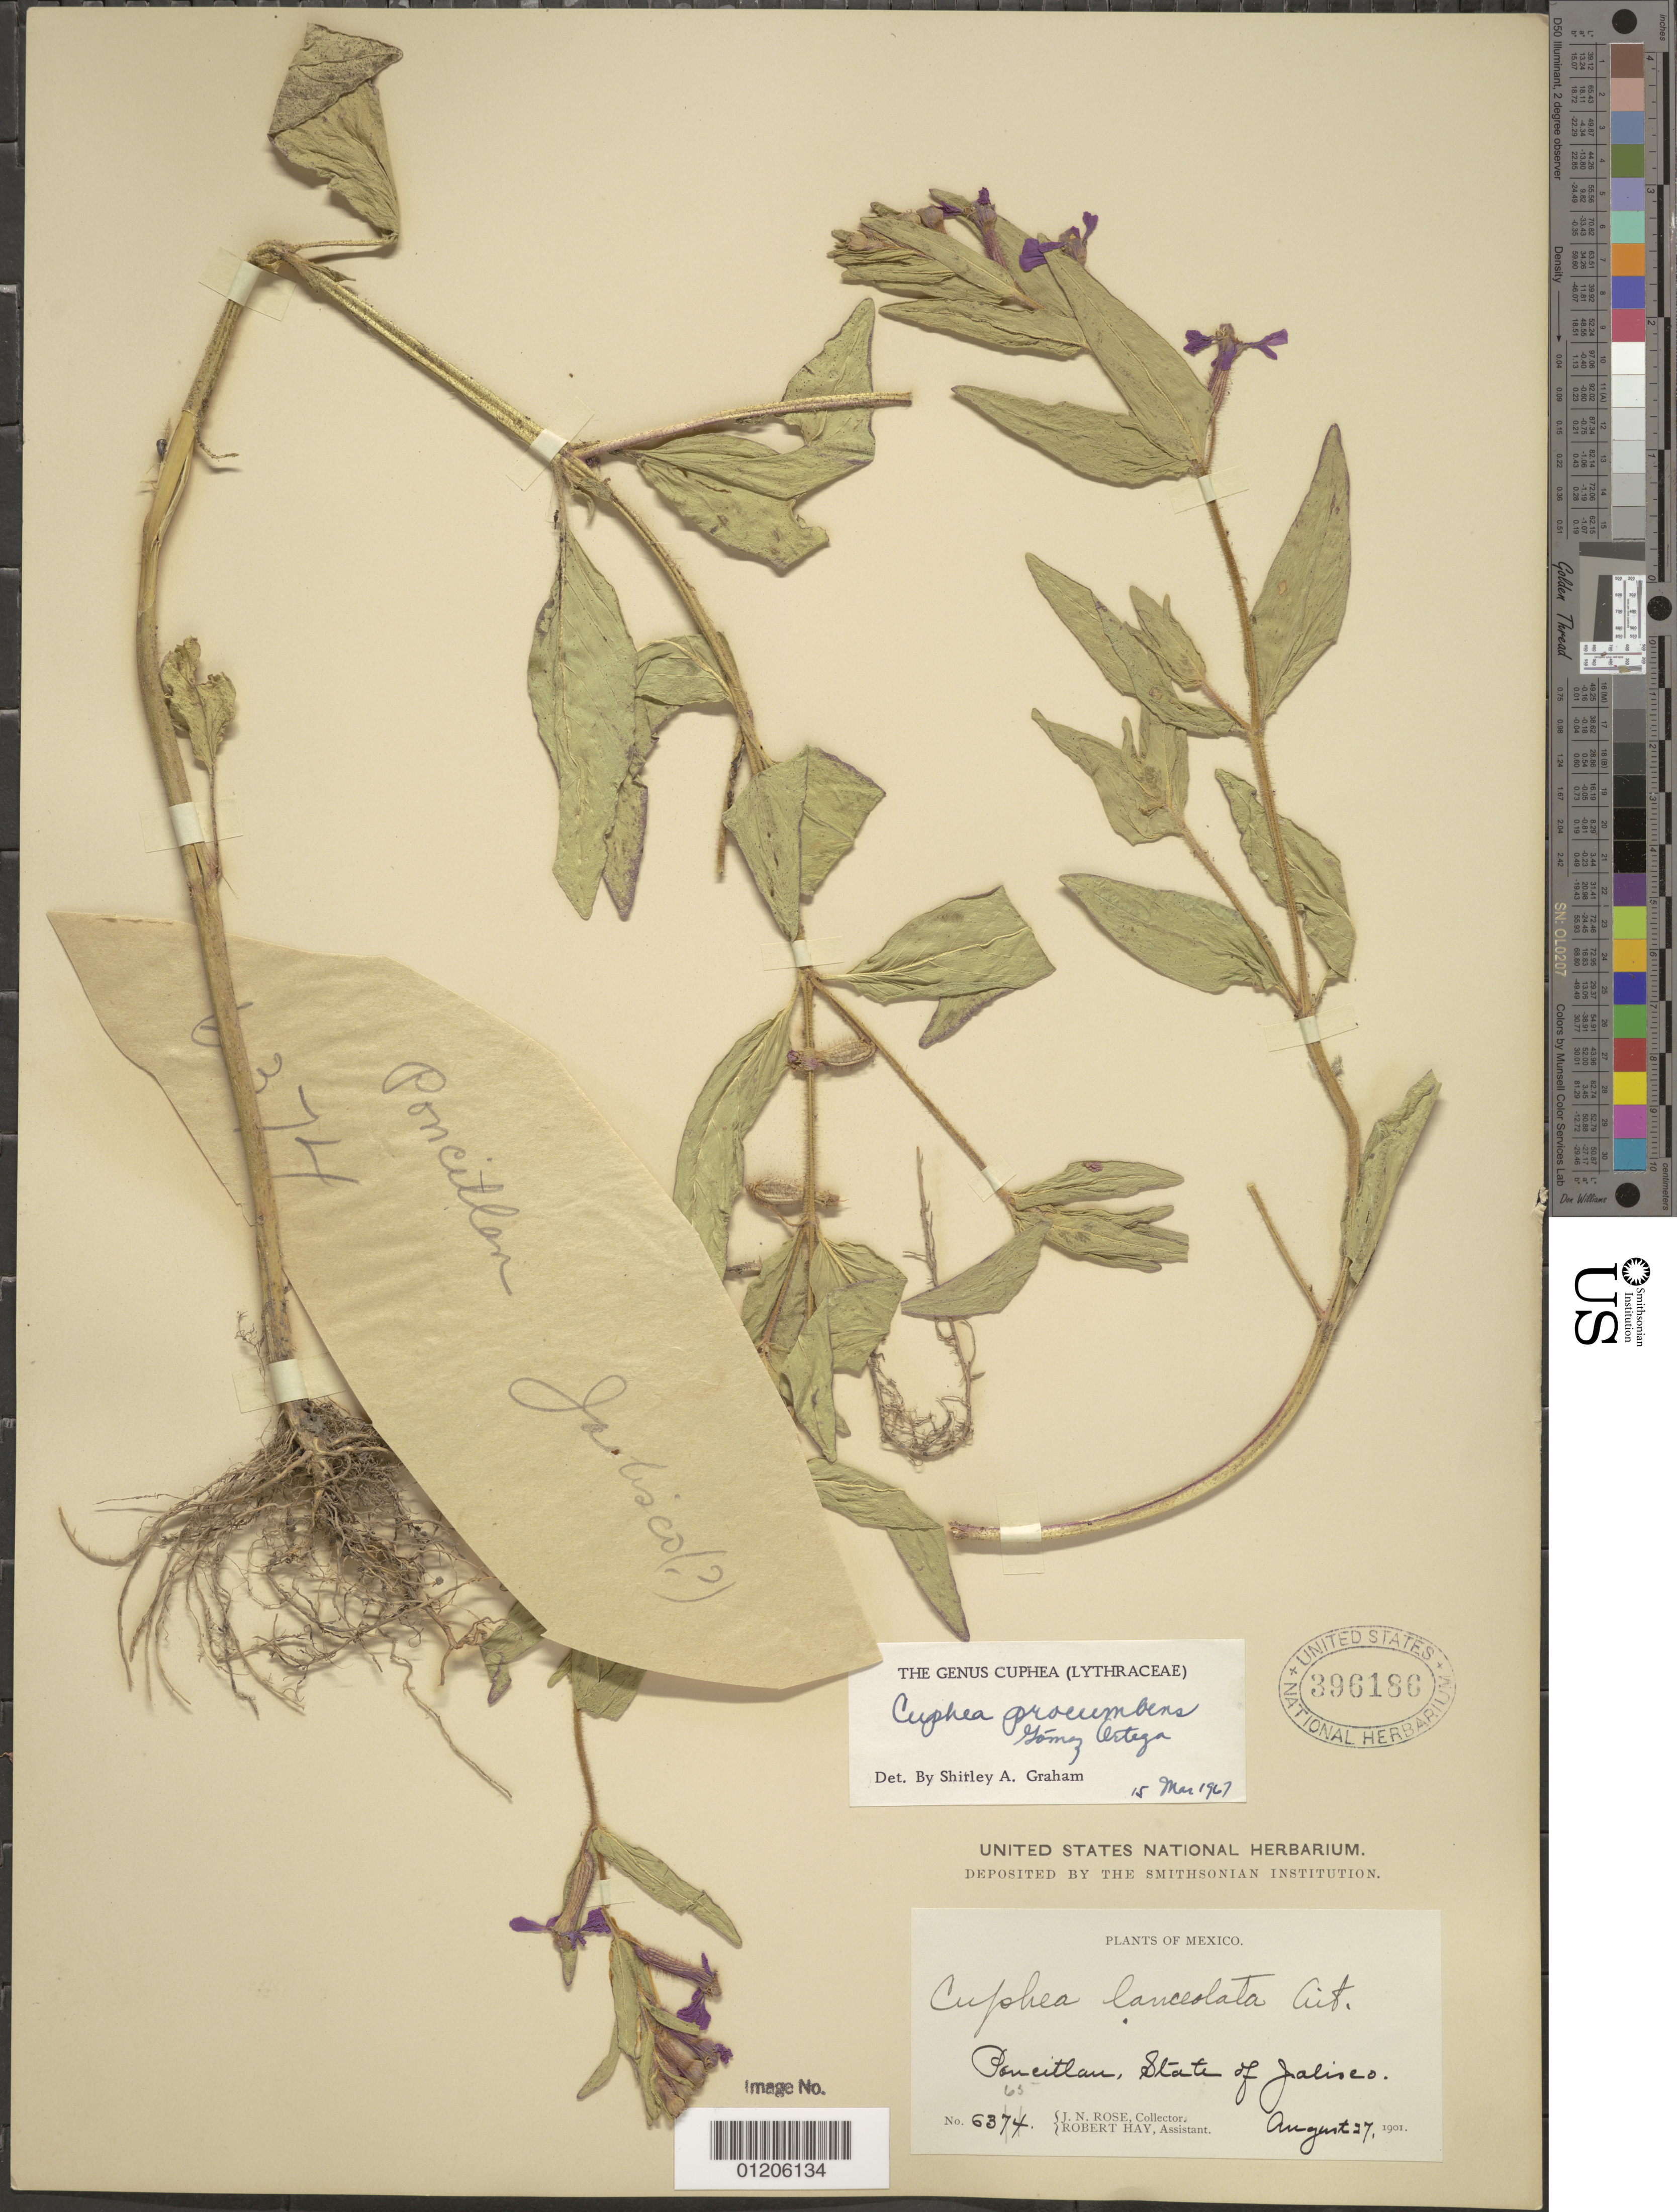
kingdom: Plantae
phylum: Tracheophyta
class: Magnoliopsida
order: Myrtales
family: Lythraceae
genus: Cuphea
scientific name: Cuphea procumbens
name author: L.D. Gómez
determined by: Graham, S.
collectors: J. N. Rose & R. Hay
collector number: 6365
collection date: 1901-08-27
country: Mexico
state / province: Jalisco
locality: Poncitlan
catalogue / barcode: US 396186